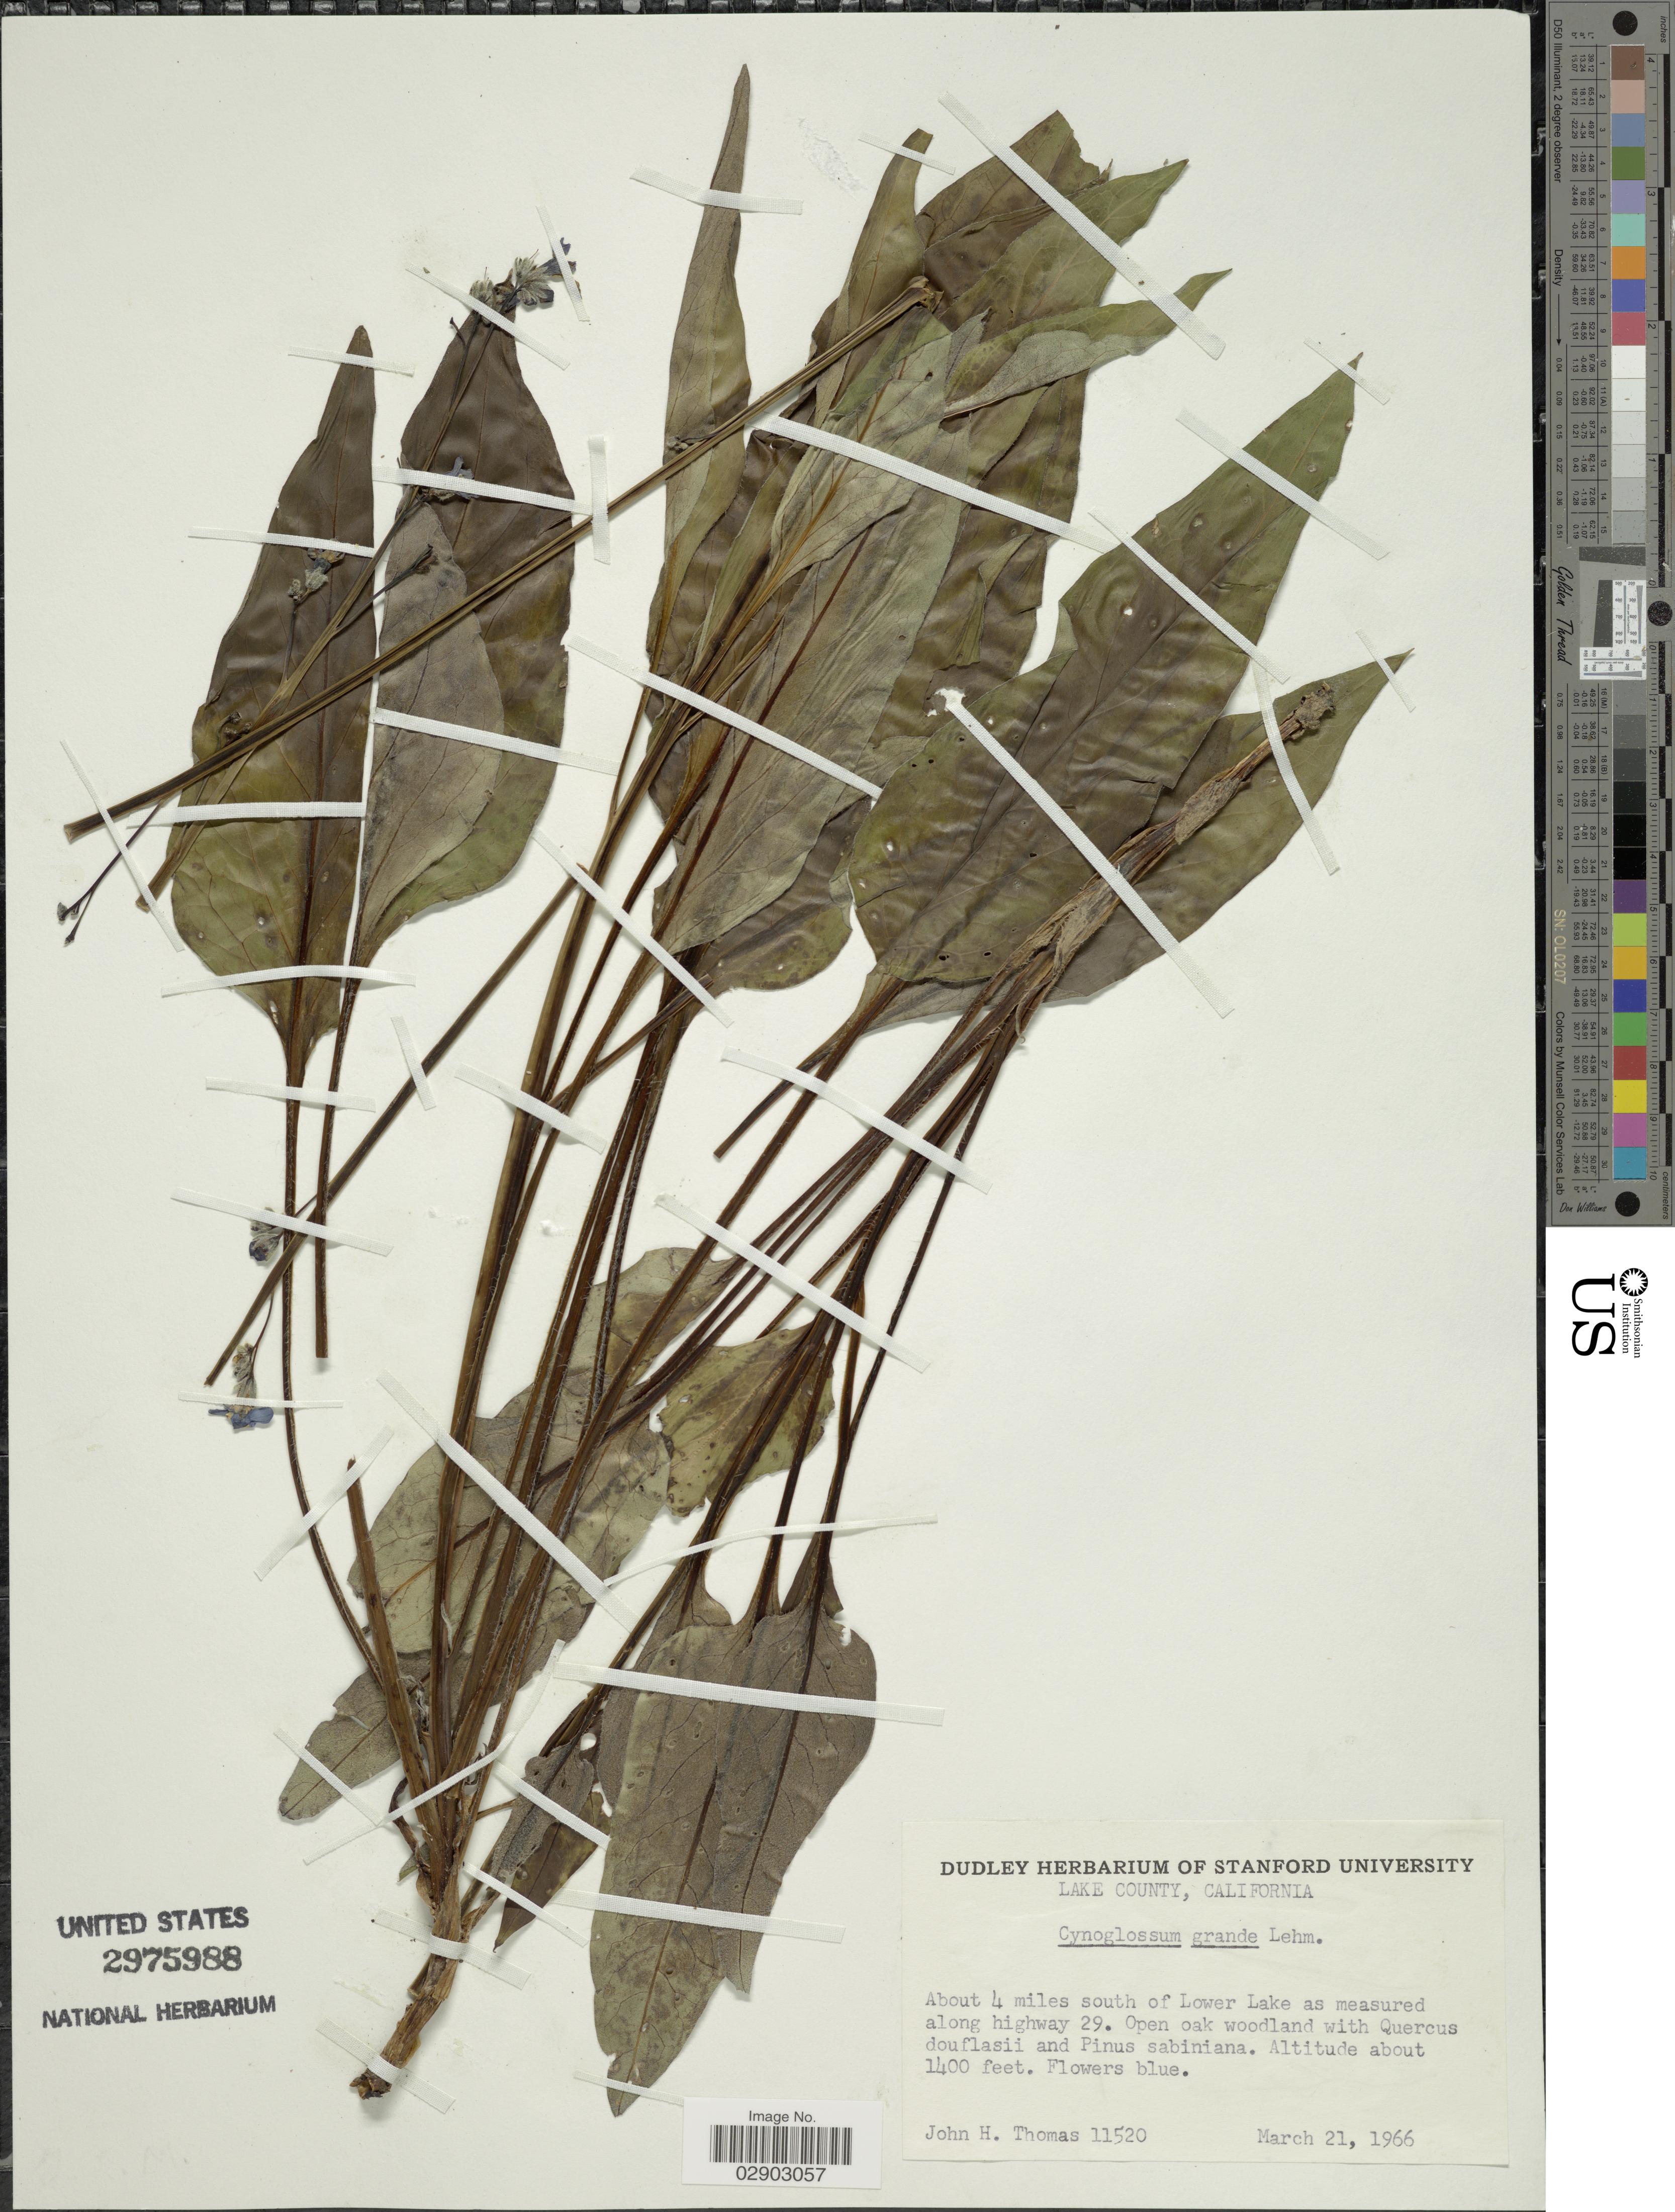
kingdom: Plantae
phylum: Tracheophyta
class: Magnoliopsida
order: Boraginales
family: Boraginaceae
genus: Cynoglossum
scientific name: Cynoglossum grande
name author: Douglas ex Lehm.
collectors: J. H. Thomas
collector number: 11520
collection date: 1966-03-21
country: United States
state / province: California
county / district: Lake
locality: Lake County. About 4 miles south of Lower Lake as measured along highway 29.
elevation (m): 427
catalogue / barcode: US 2975988